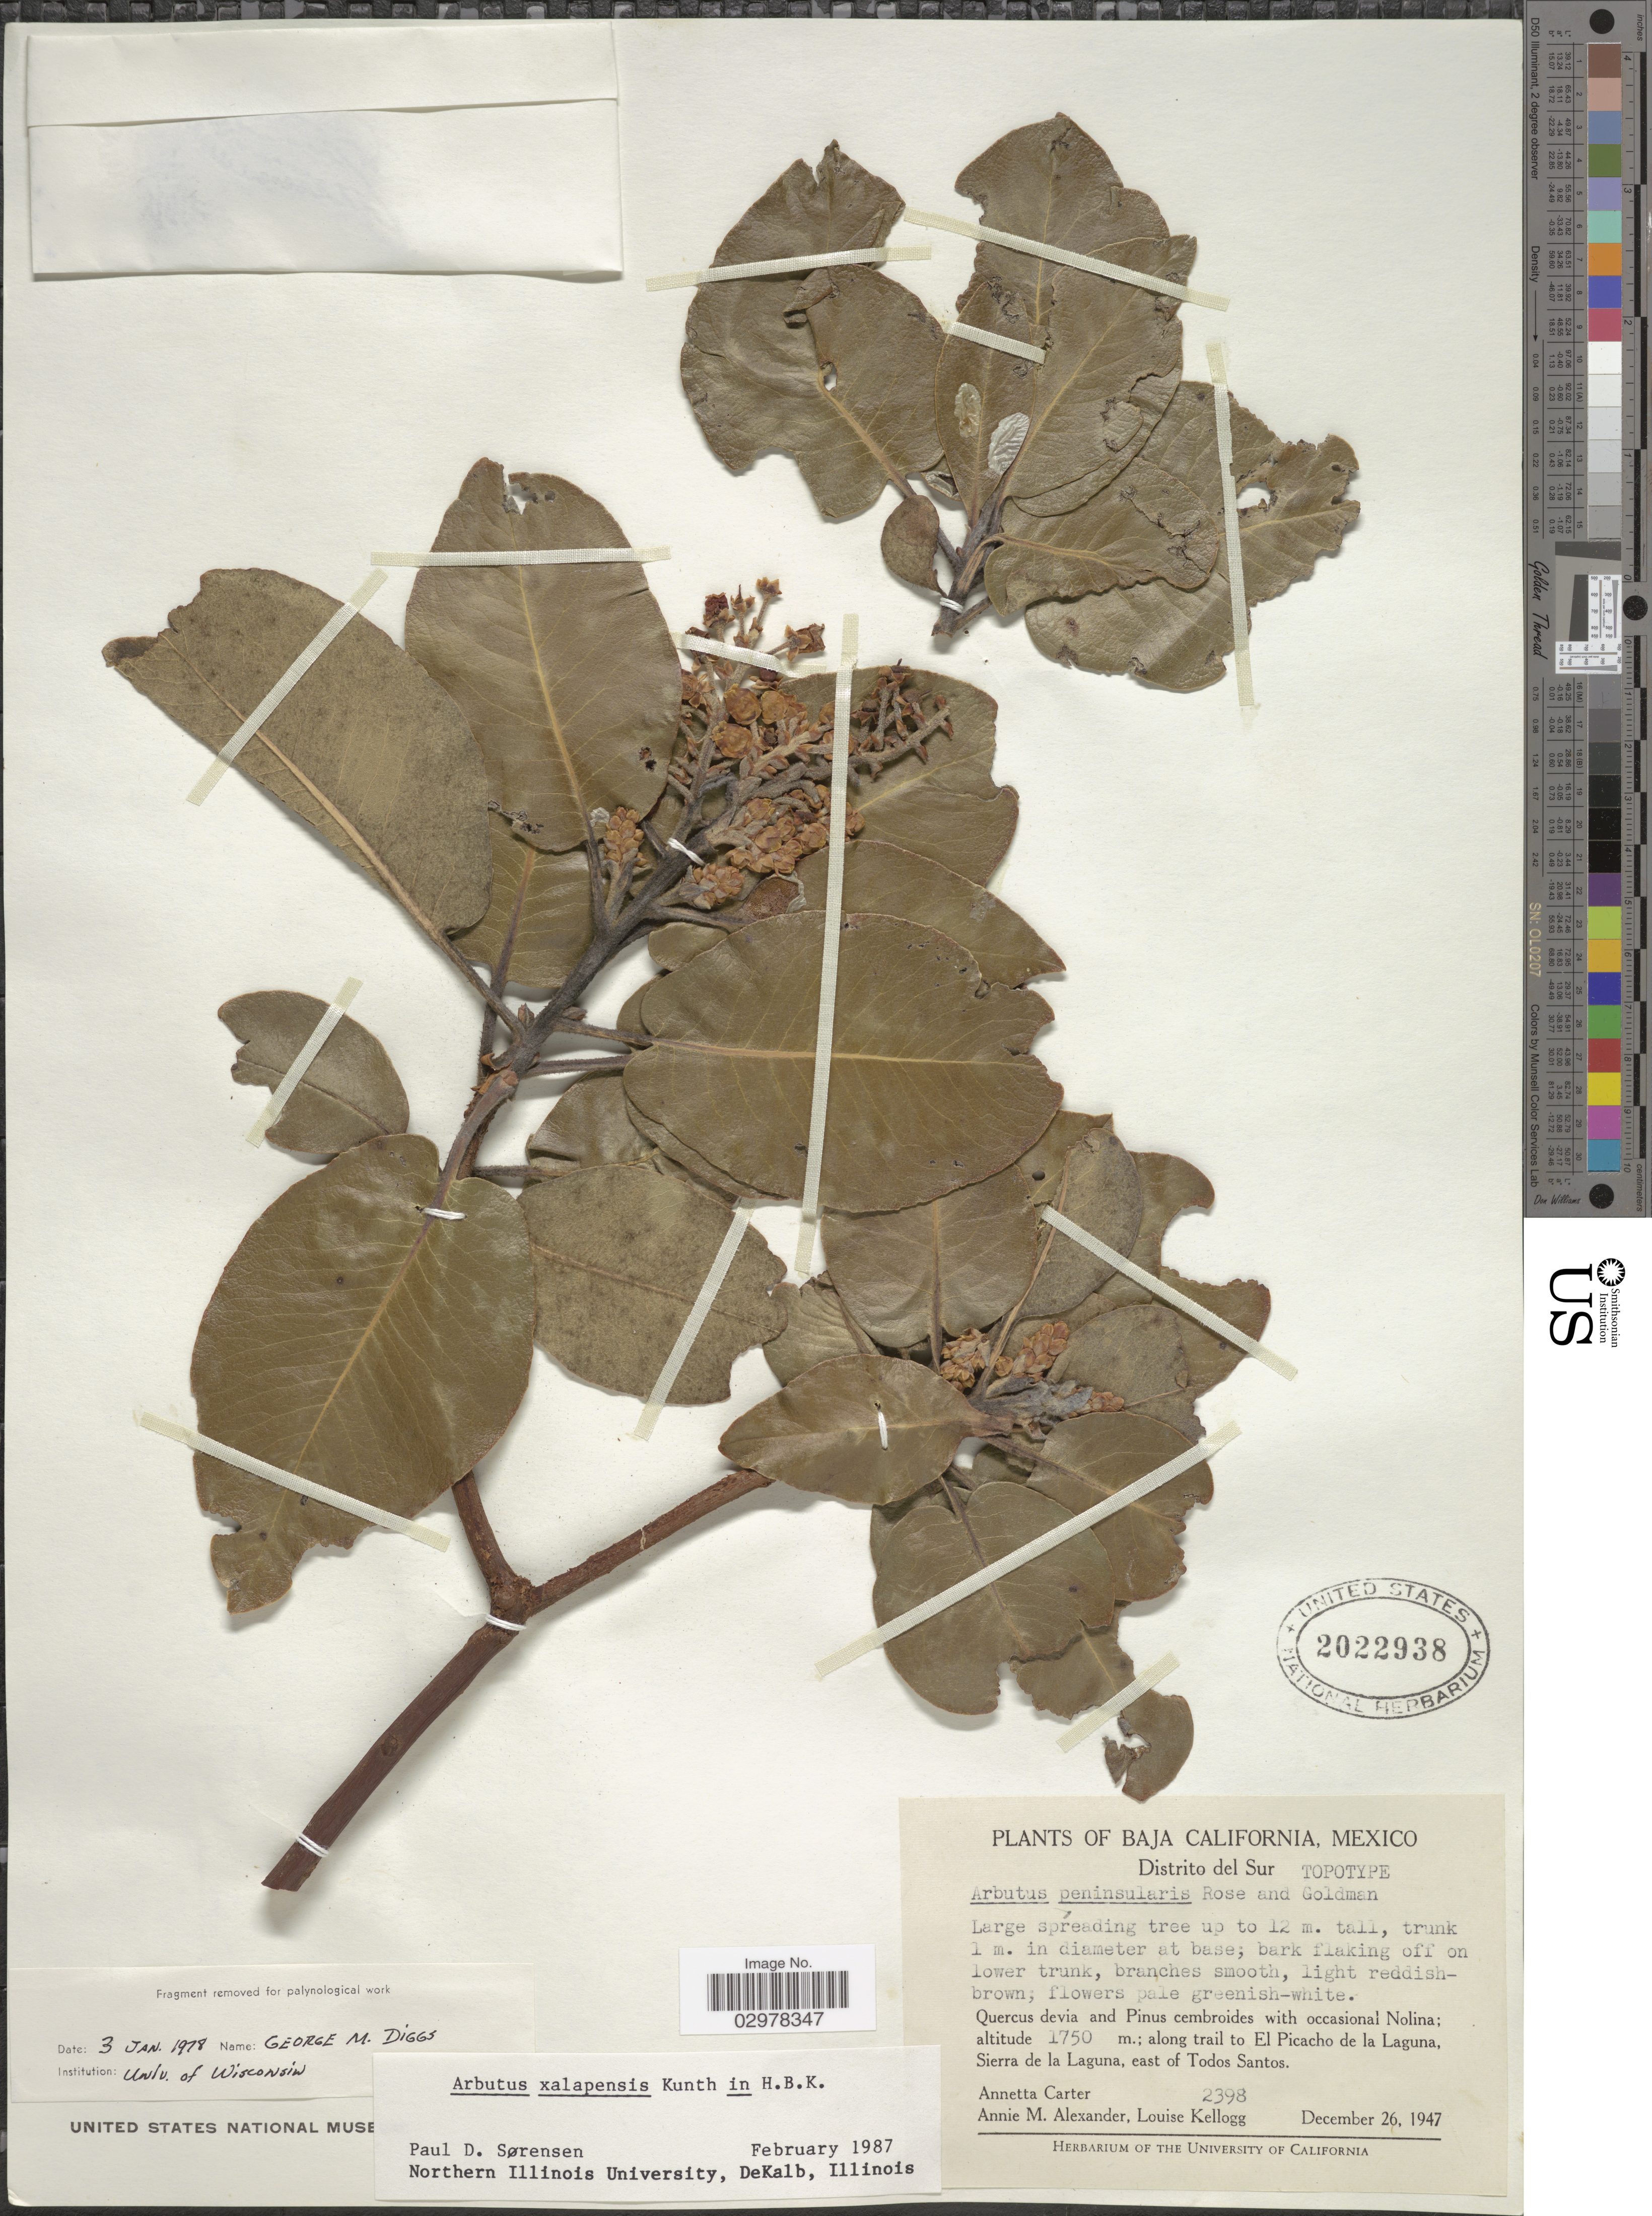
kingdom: Plantae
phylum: Tracheophyta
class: Magnoliopsida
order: Ericales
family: Ericaceae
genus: Arbutus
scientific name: Arbutus xalapensis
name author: Kunth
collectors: A. Carter, A. M. Alexander & L. Kellogg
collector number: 2398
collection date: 1947-12-26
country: Mexico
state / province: Baja California Sur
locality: Distrito del Sur, Topotype, along trail to El Picacho de la Laguna, Sierra de la Laguna, east of Todos Santos.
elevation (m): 1750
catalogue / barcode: US 2022938